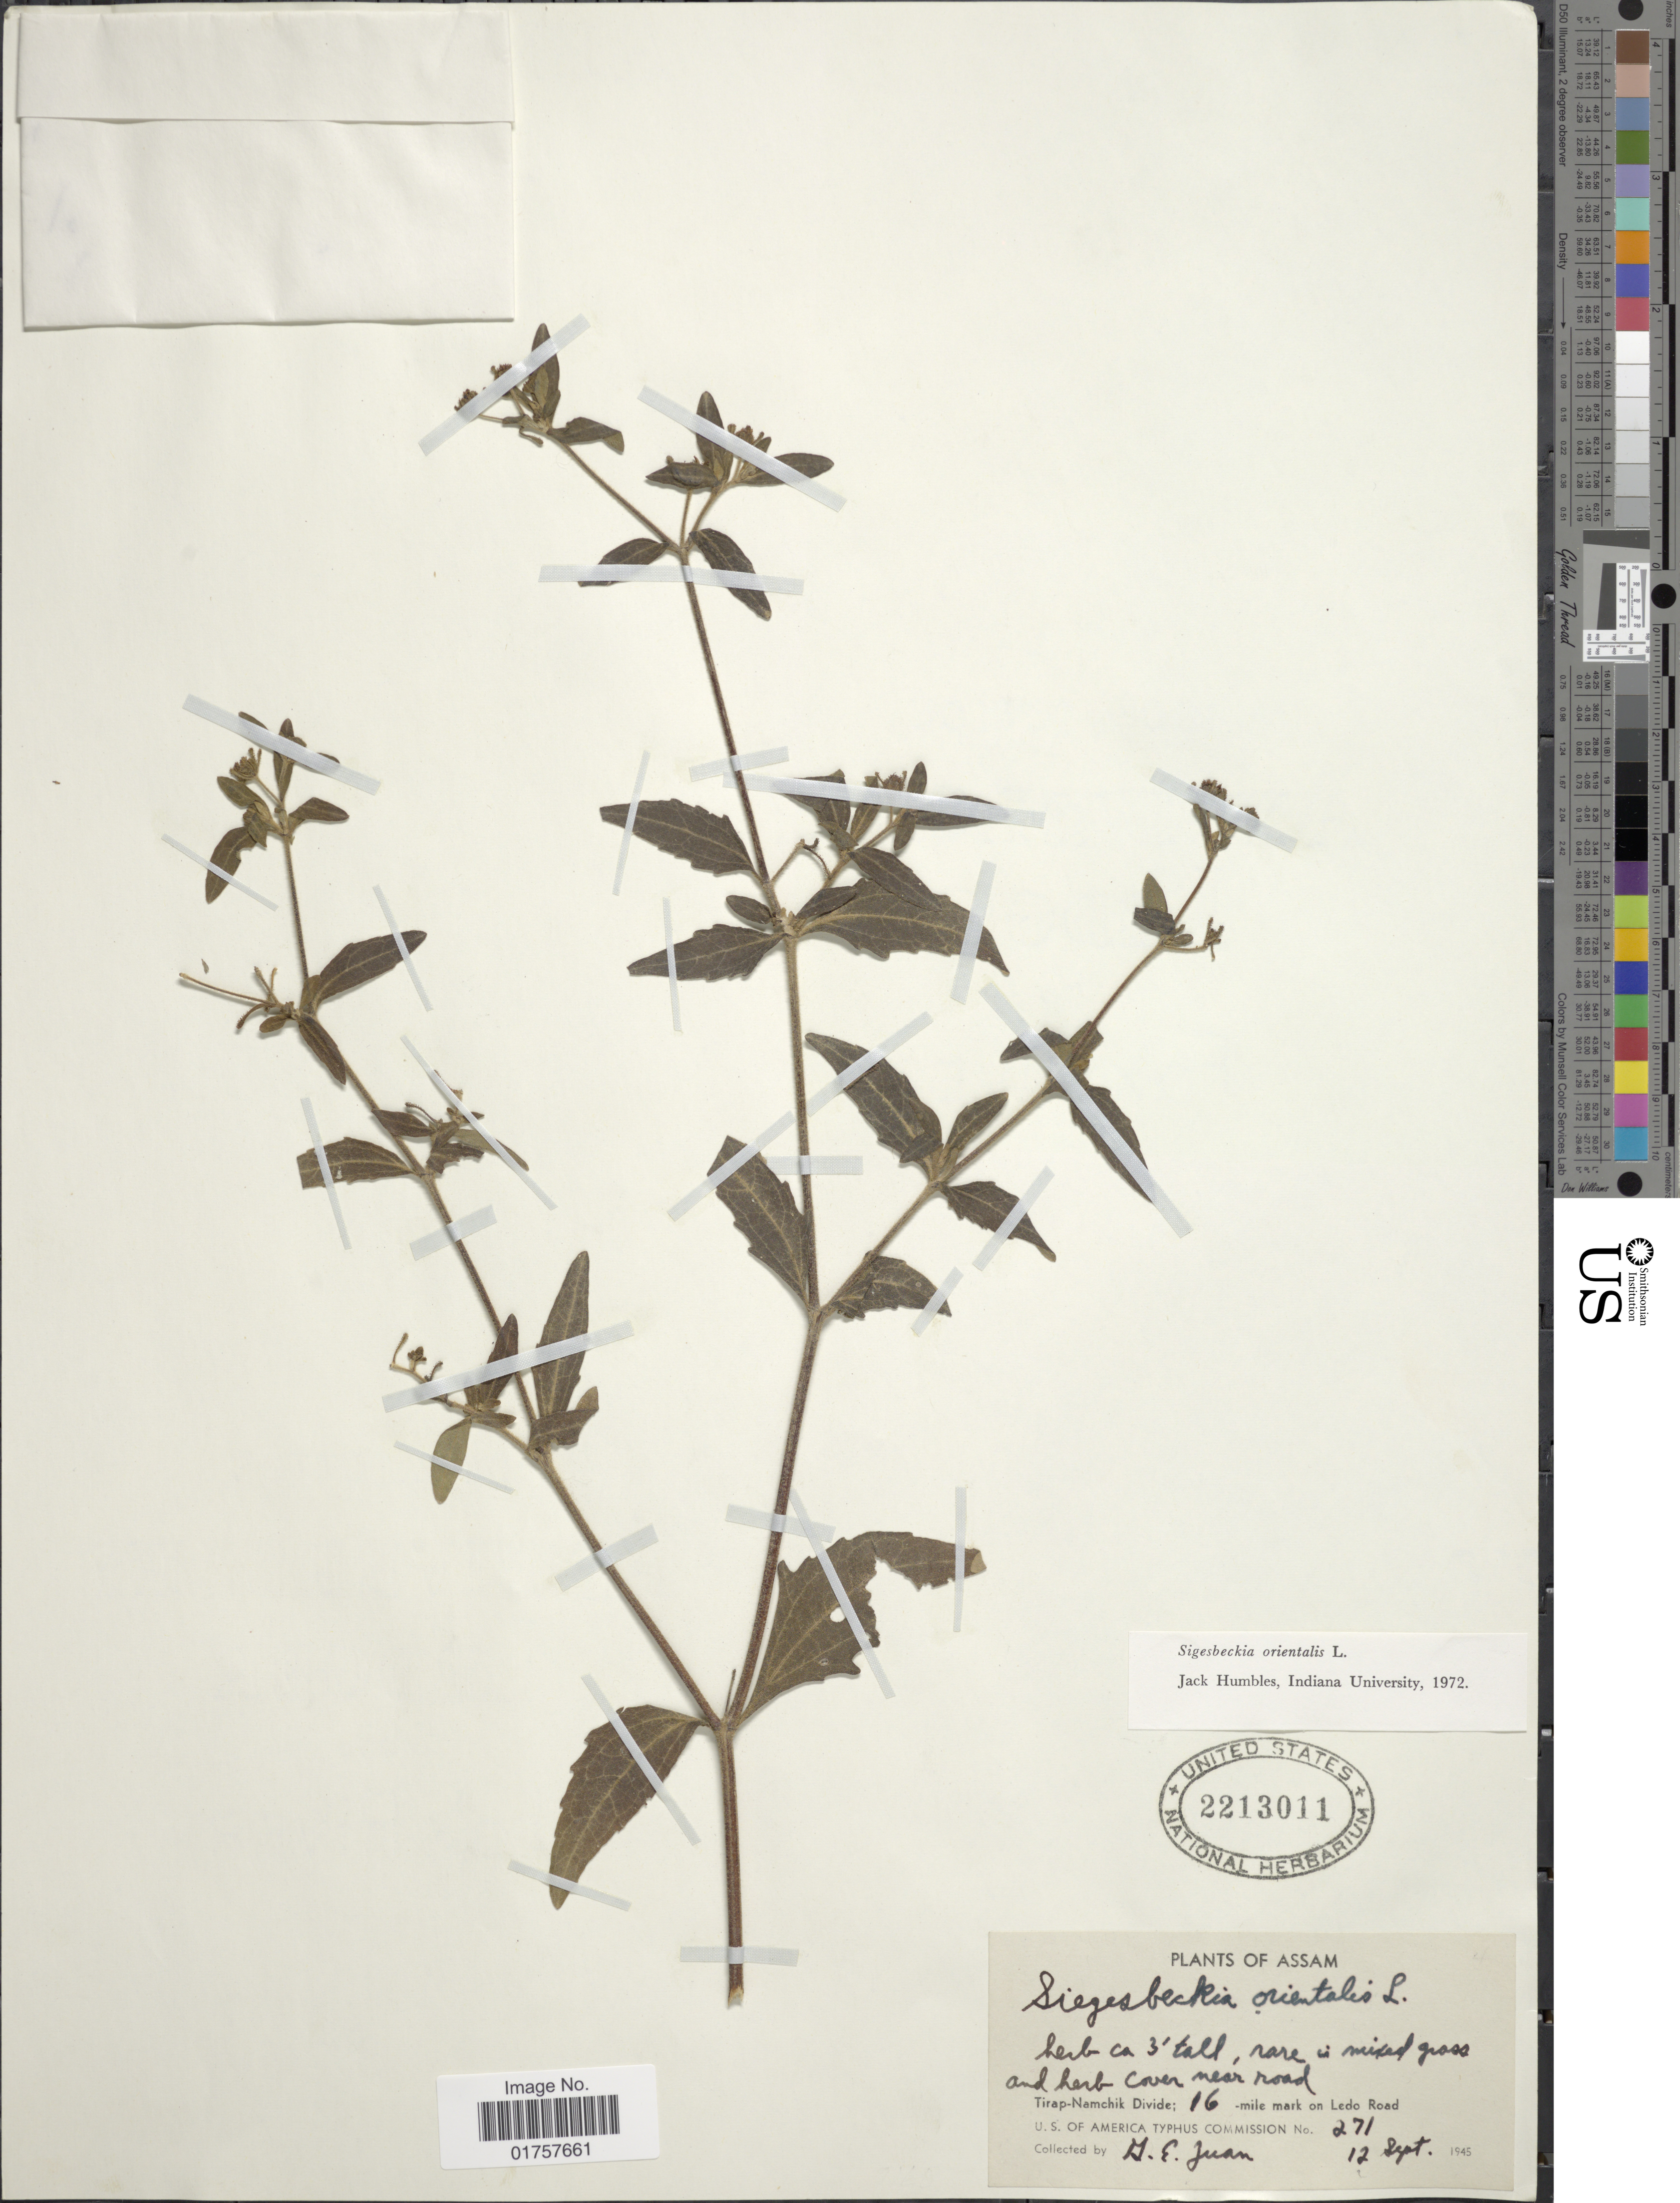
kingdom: Plantae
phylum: Tracheophyta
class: Magnoliopsida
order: Asterales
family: Asteraceae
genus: Sigesbeckia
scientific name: Sigesbeckia orientalis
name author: L.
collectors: G. Juan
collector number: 271?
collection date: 1945-09-12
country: India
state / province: Assam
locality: Tirap-Namchik Divide; 16 -mile mark on Ledo Road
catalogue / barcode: US 2213011